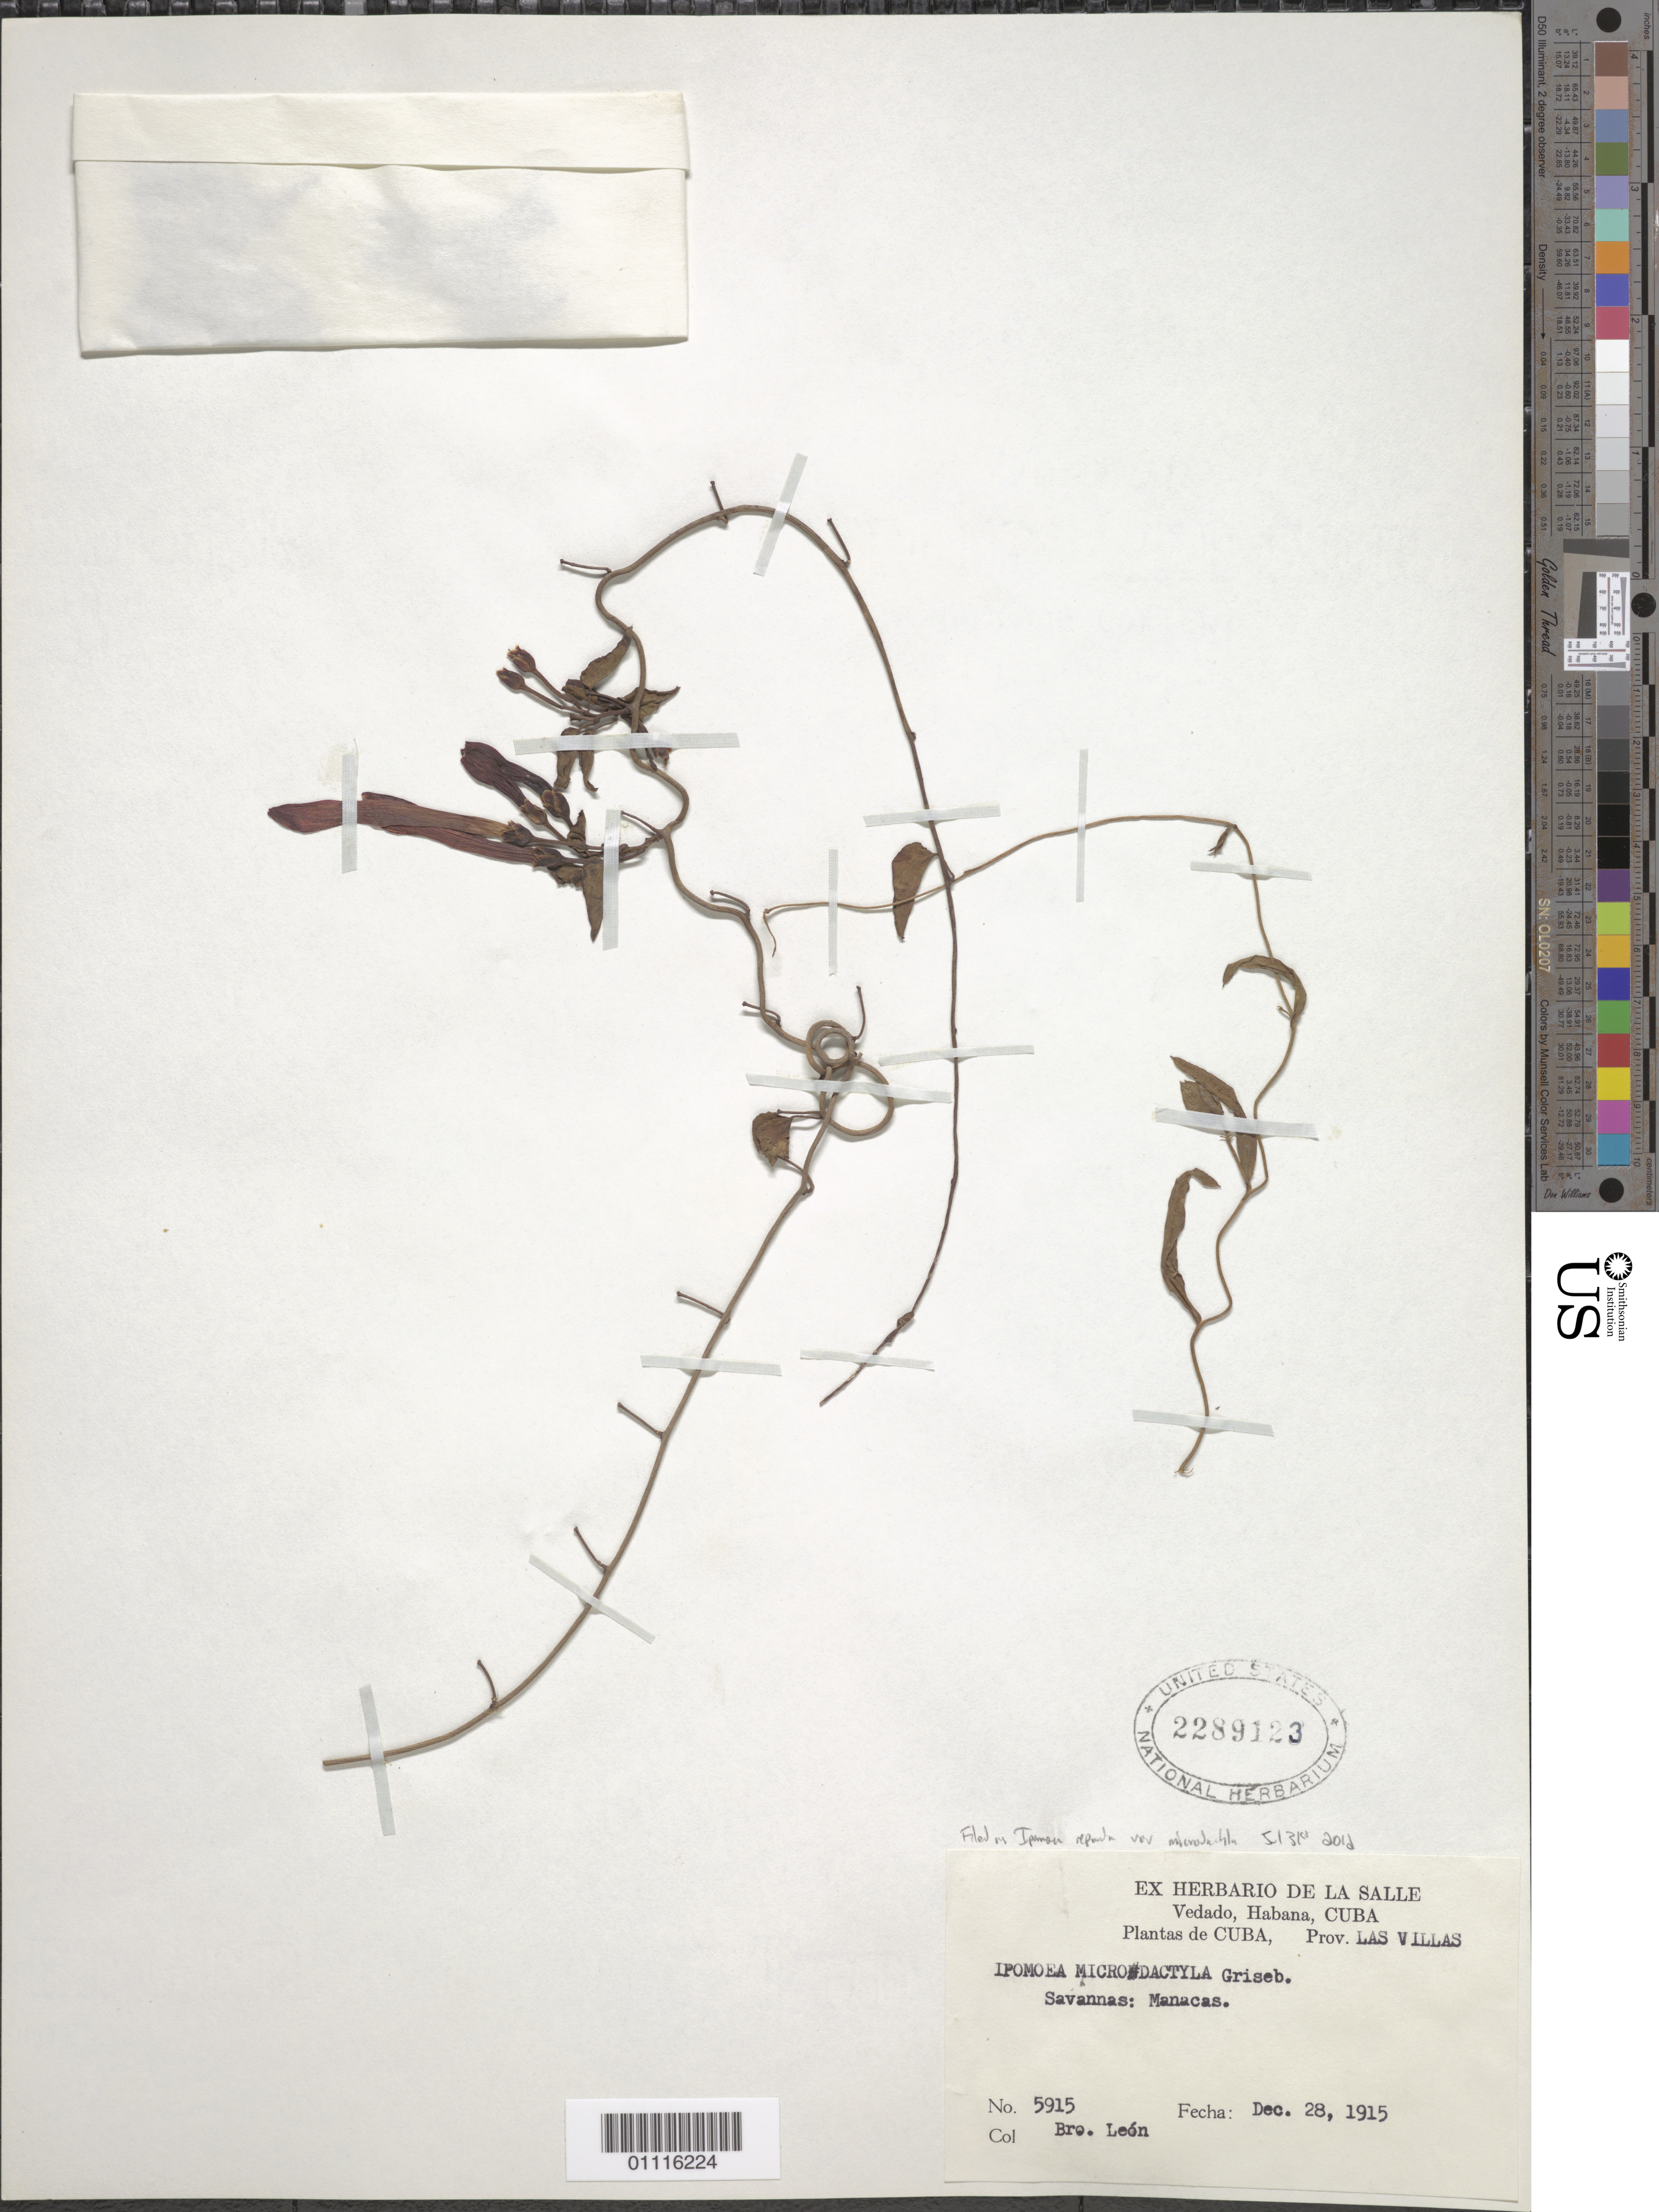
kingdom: Plantae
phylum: Tracheophyta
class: Magnoliopsida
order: Solanales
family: Convolvulaceae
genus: Ipomoea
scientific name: Ipomoea microdactyla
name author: Griseb.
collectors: Bro. León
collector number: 5915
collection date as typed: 28 Dec 1915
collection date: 1915-12-28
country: Cuba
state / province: Sancti Spiritus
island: Cuba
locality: Savannas: Manacas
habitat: Savannas.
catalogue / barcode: US 2289123